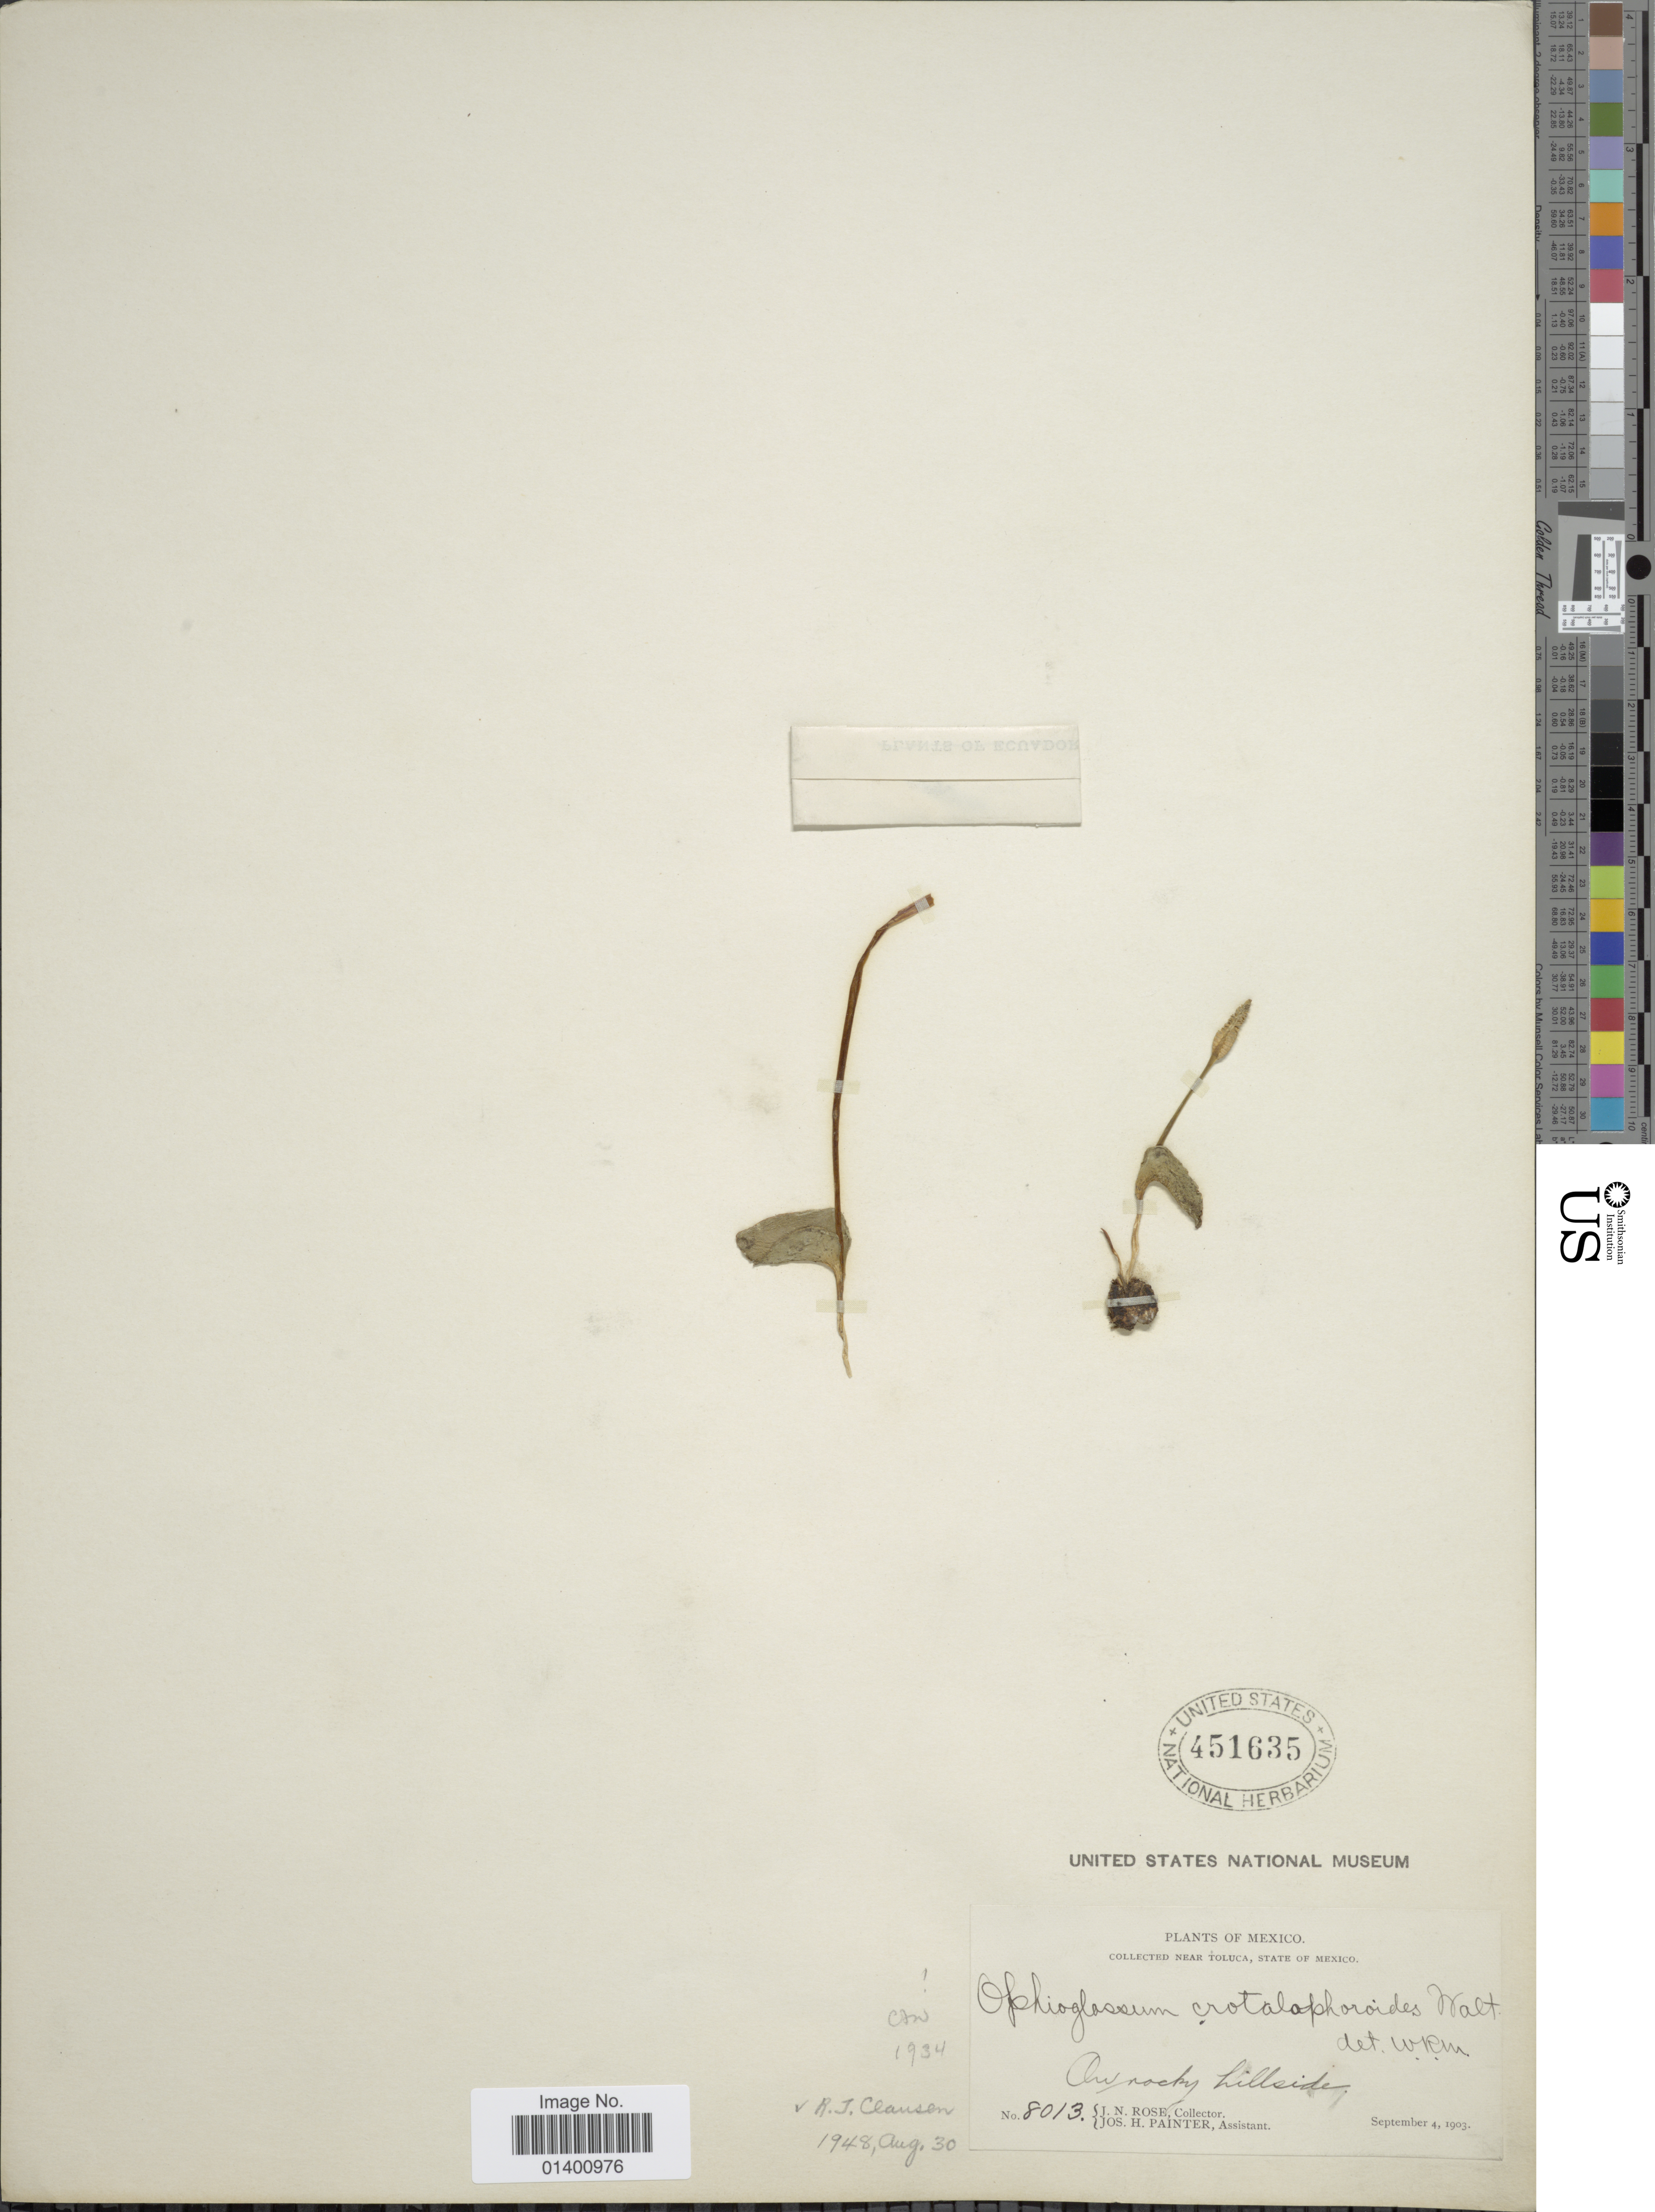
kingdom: Plantae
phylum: Tracheophyta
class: Polypodiopsida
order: Ophioglossales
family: Ophioglossaceae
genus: Ophioglossum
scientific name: Ophioglossum crotalophoroides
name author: Walter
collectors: J. N. Rose & J. H. Painter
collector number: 8013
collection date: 1903-09-04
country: Mexico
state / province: México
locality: Near Toluca, state of Mexico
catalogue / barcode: US 451635